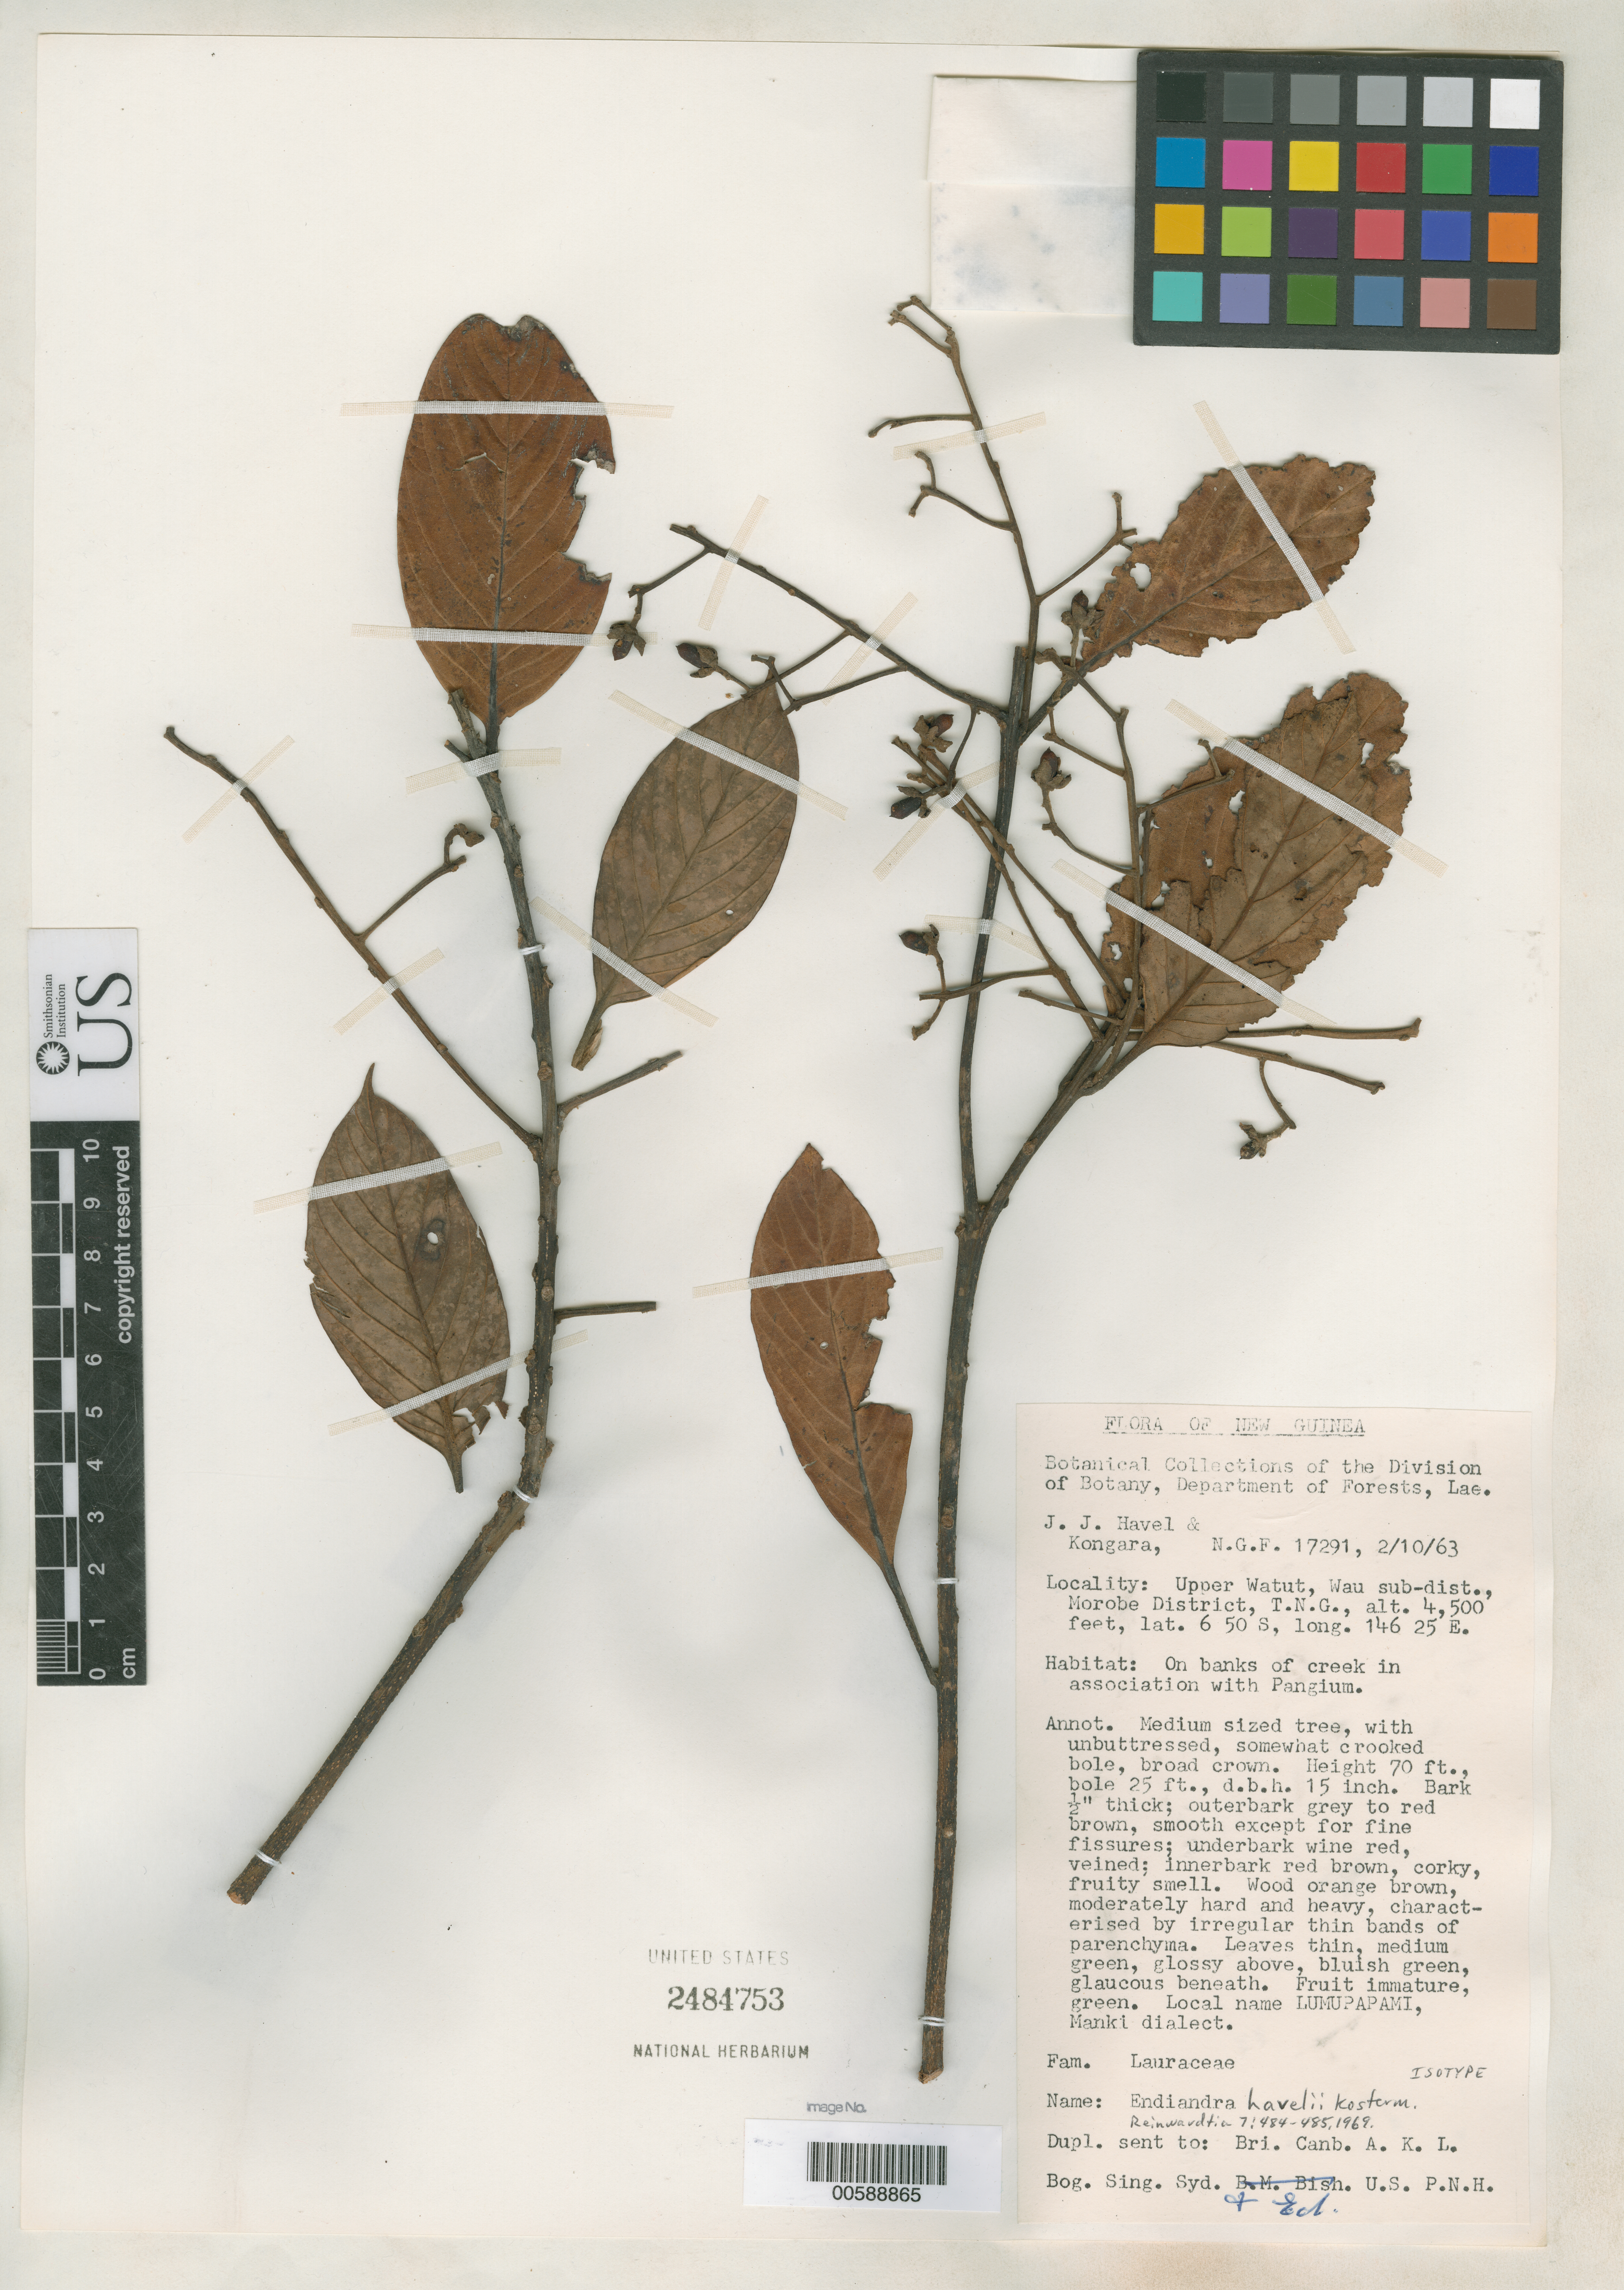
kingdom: Plantae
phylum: Tracheophyta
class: Magnoliopsida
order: Laurales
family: Lauraceae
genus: Endiandra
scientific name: Endiandra havelii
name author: Kosterm.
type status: Isotype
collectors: J. Havel & -. Kongara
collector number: NGF 17291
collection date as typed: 02 Oct 1963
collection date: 1963-10-02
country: Papua New Guinea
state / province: Morobe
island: New Guinea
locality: Upperwatut, Wau Subdistrict.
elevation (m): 1372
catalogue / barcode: US 2484753